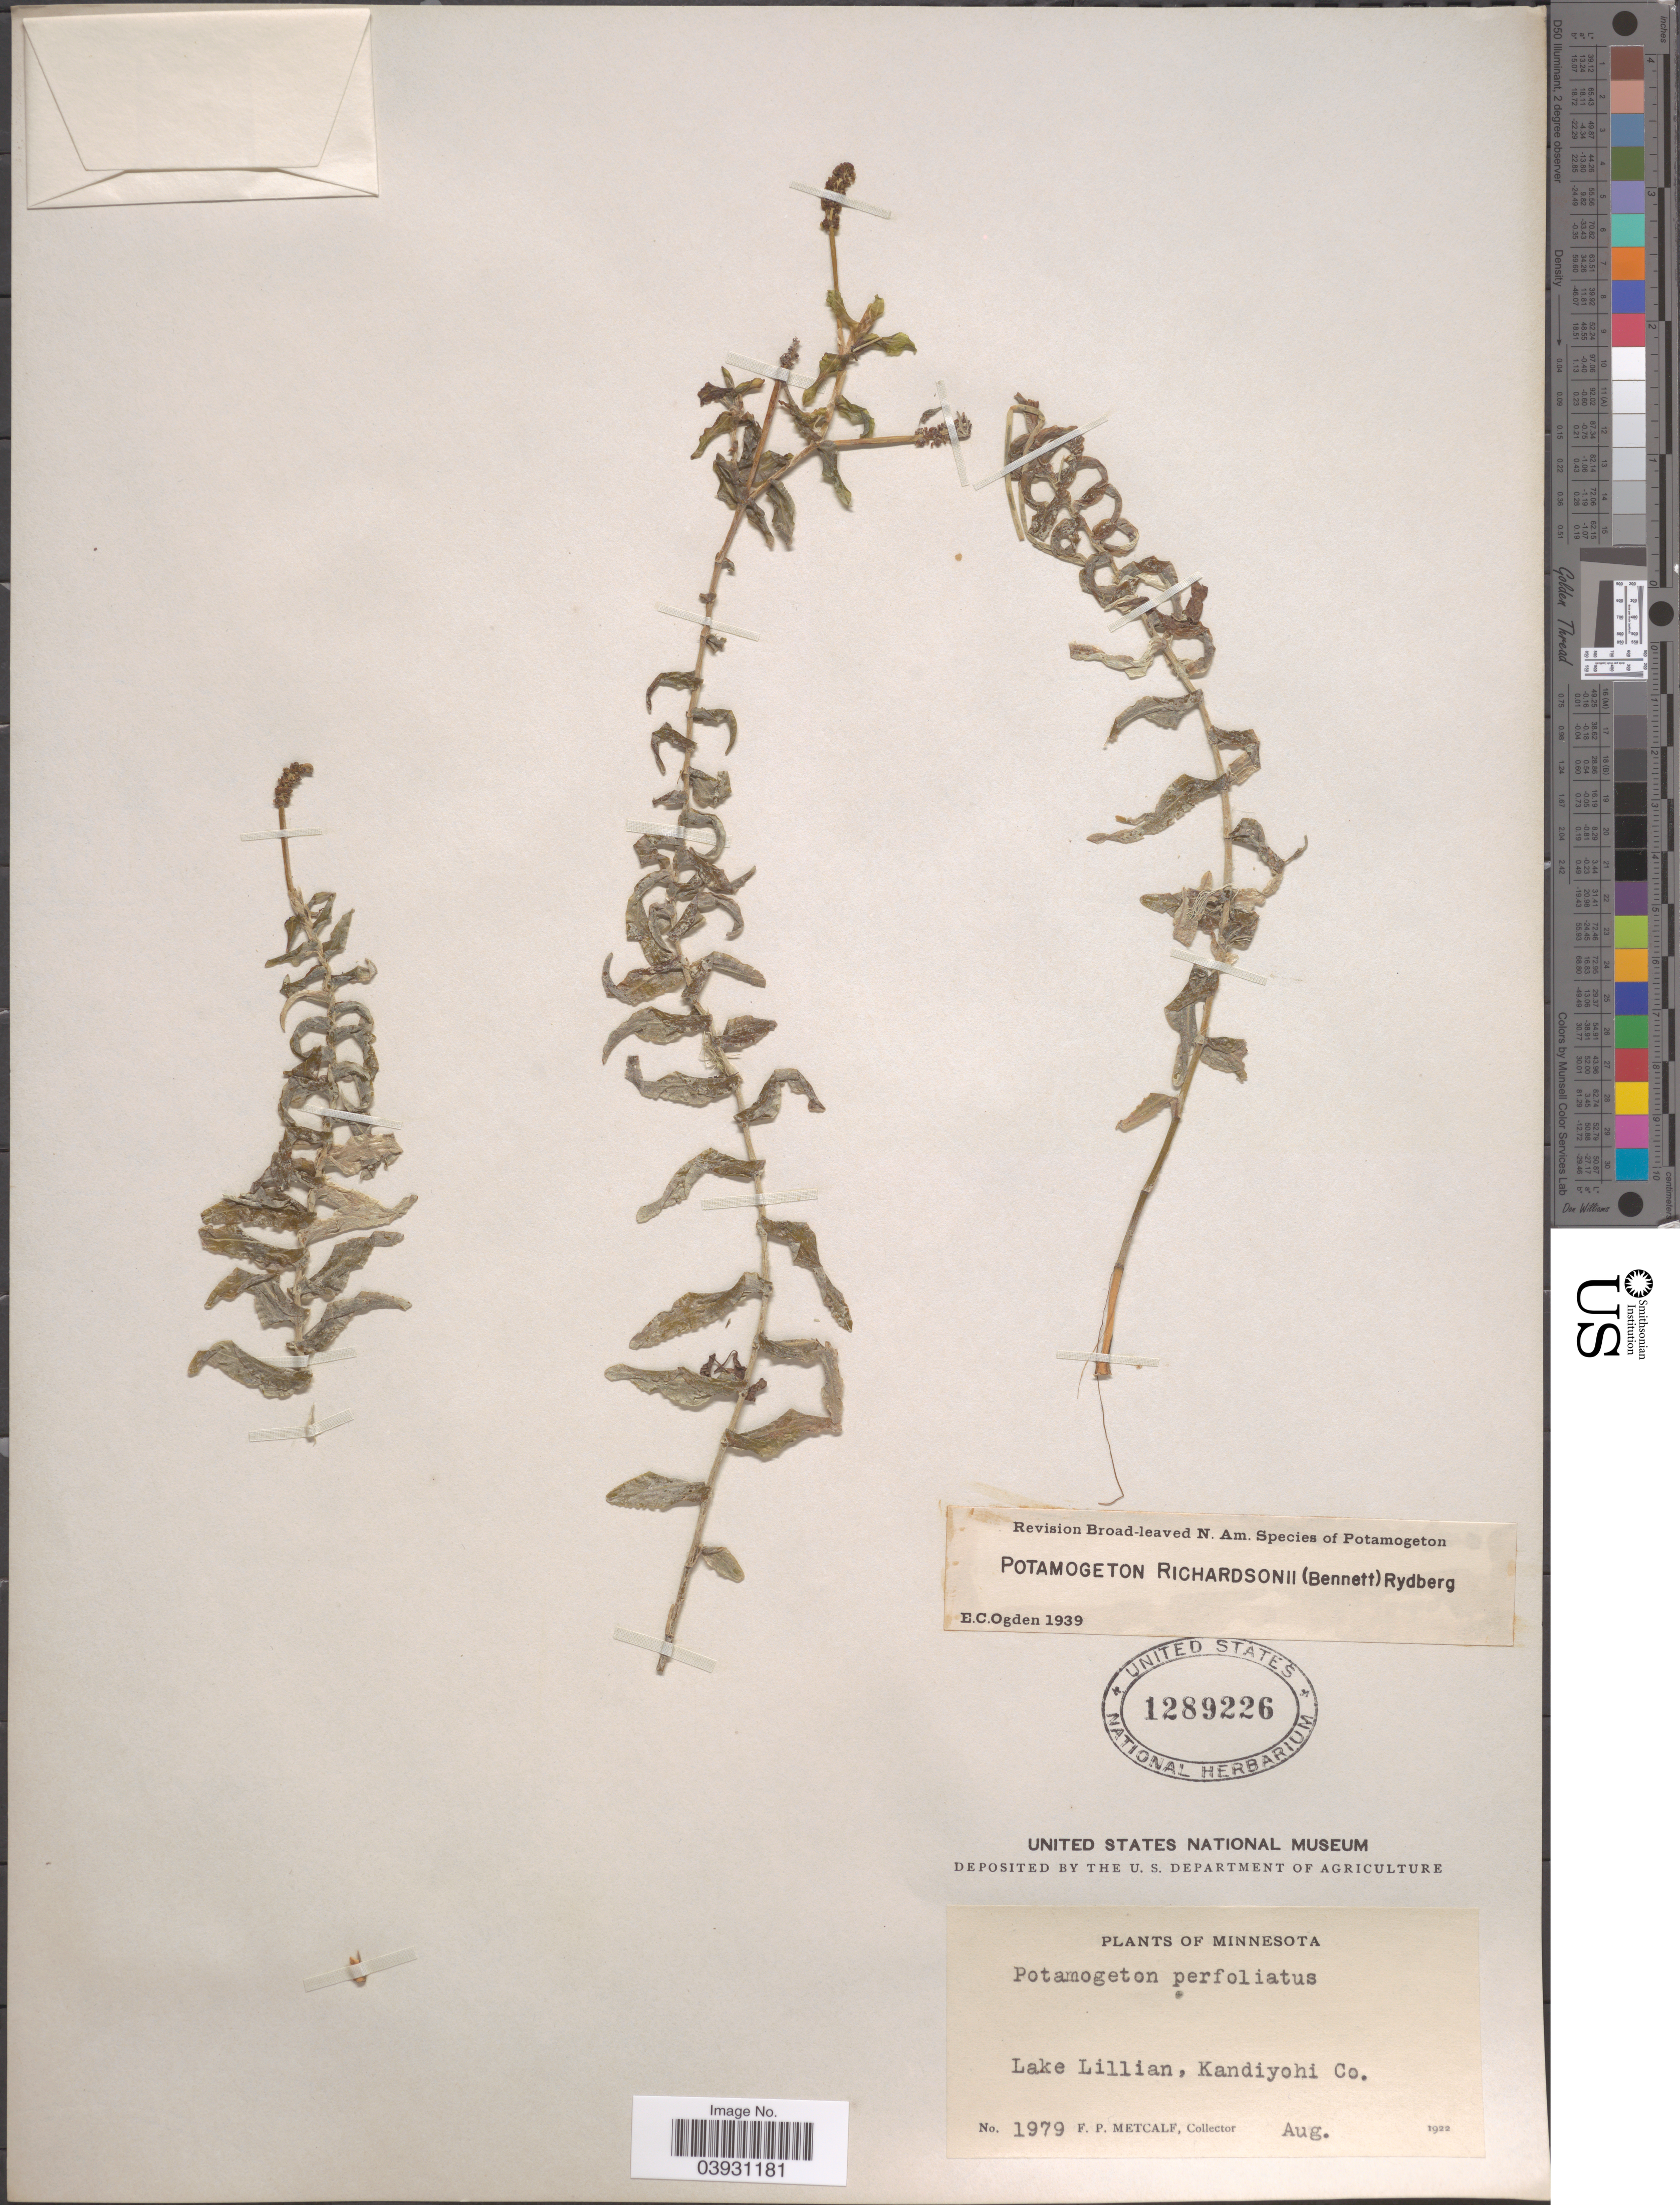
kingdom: Plantae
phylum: Tracheophyta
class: Liliopsida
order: Alismatales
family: Potamogetonaceae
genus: Potamogeton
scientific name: Potamogeton richardsonii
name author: (A.W. Benn.) Rydb.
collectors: F. Metcalf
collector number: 1979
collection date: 1922-08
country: United States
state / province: Minnesota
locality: Lake Lillian, Kandiyohi Co.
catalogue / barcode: US 1289226